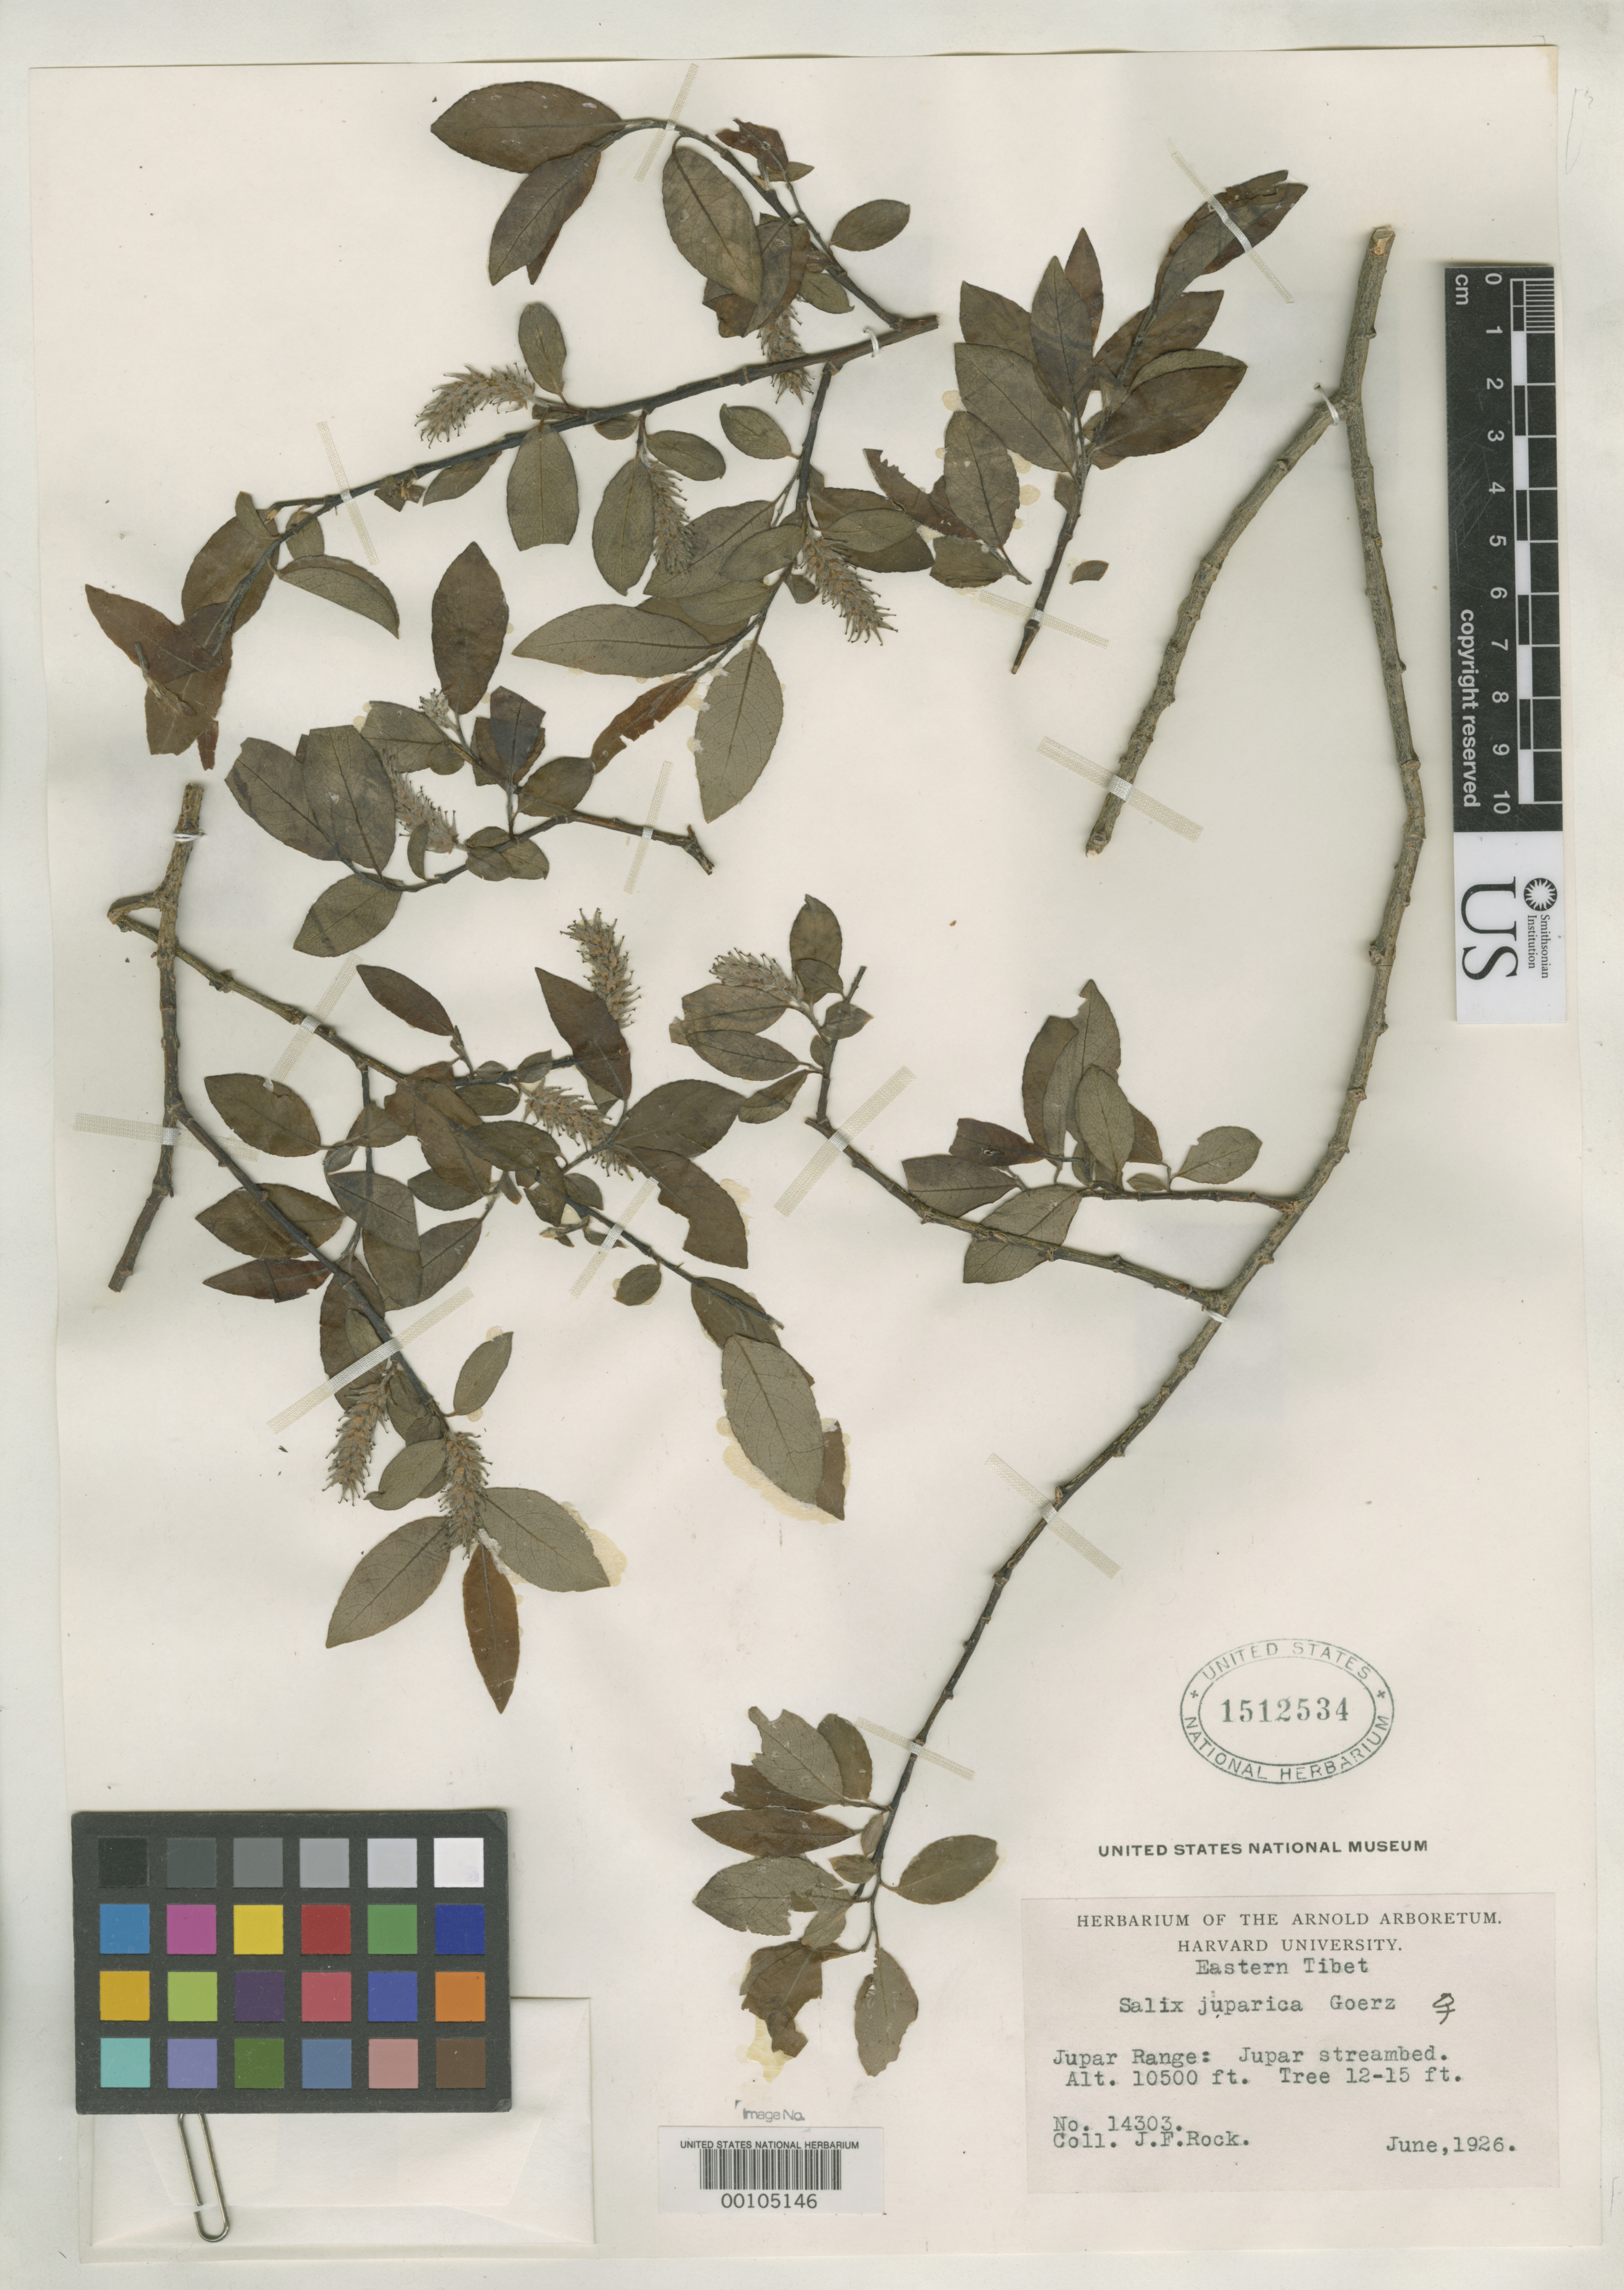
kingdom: Plantae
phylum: Tracheophyta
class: Magnoliopsida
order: Malpighiales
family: Salicaceae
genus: Salix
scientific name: Salix juparica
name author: Goerz in Rehder & Kobuski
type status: Isosyntype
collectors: J. F. Rock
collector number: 14303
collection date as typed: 27 May 1926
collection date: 1926-05-27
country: China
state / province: Xizang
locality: Radja and Yellow River gorges.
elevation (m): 3150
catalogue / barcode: US 1512534